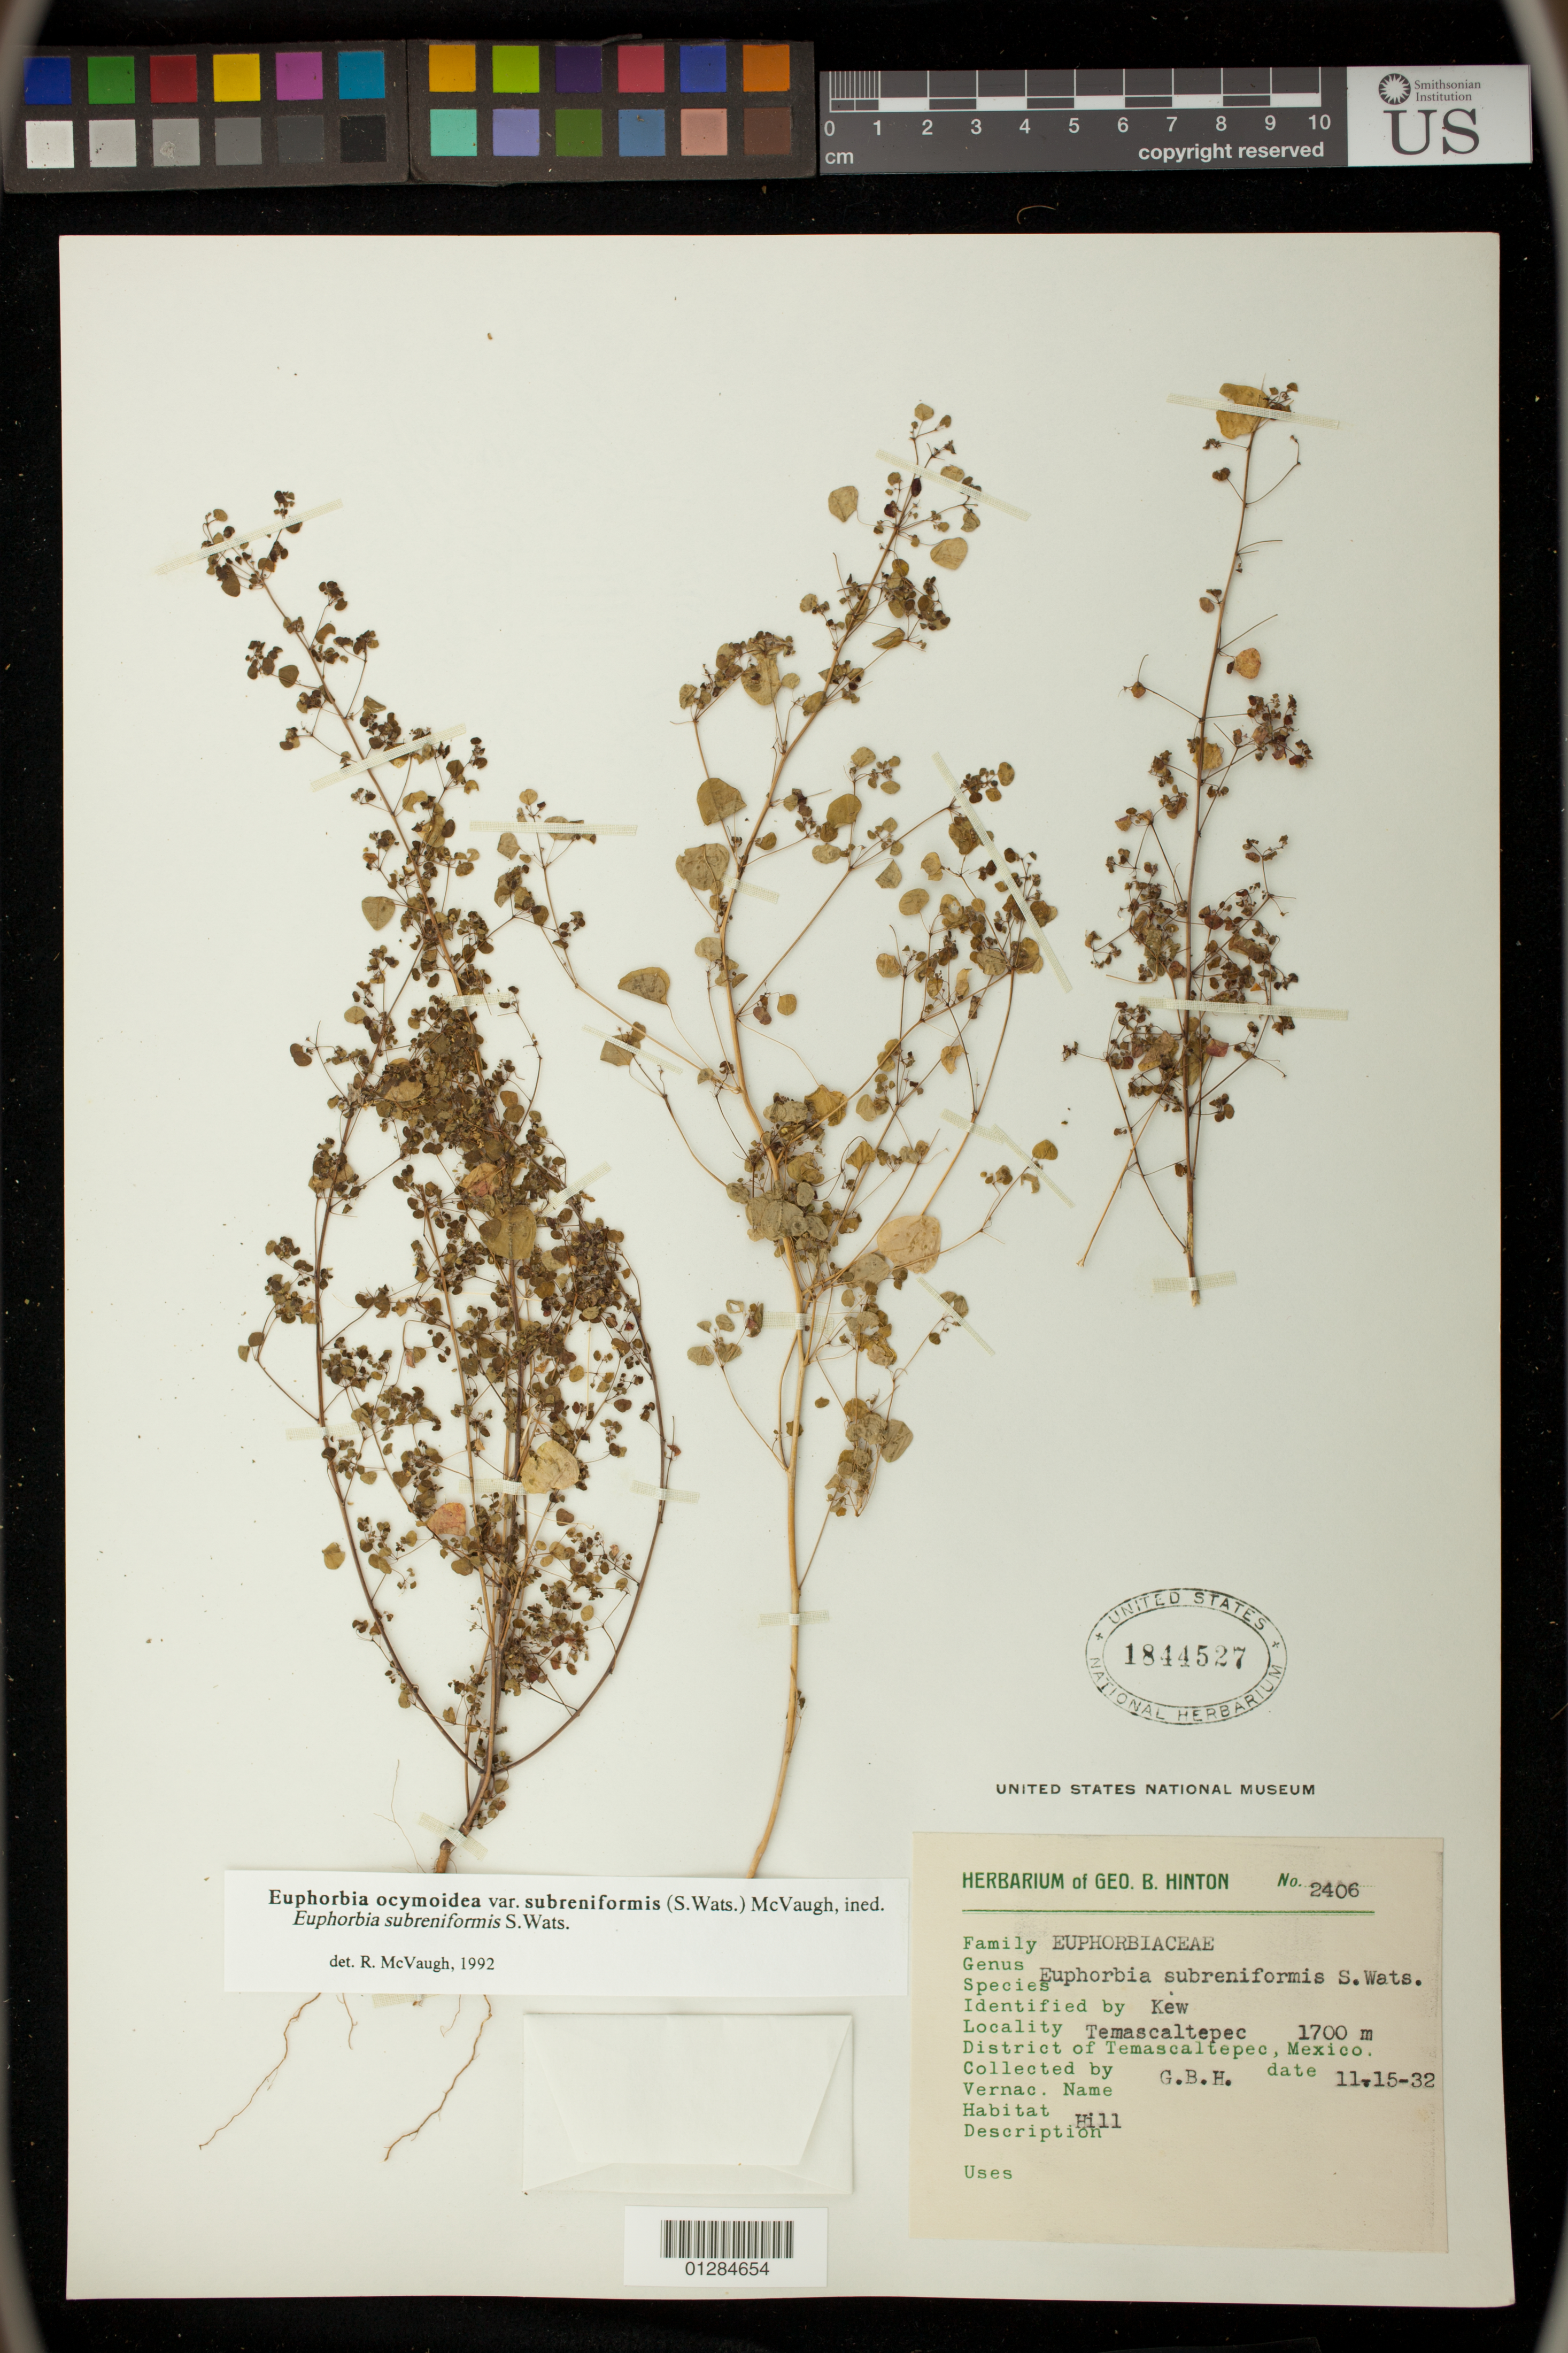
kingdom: Plantae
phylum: Tracheophyta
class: Magnoliopsida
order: Malpighiales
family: Euphorbiaceae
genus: Euphorbia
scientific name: Euphorbia fimbrilligera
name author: Mart.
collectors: G. B. Hinton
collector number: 2406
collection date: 1932-11-15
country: Mexico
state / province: México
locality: Temascaltepec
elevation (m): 1700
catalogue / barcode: US 1844527